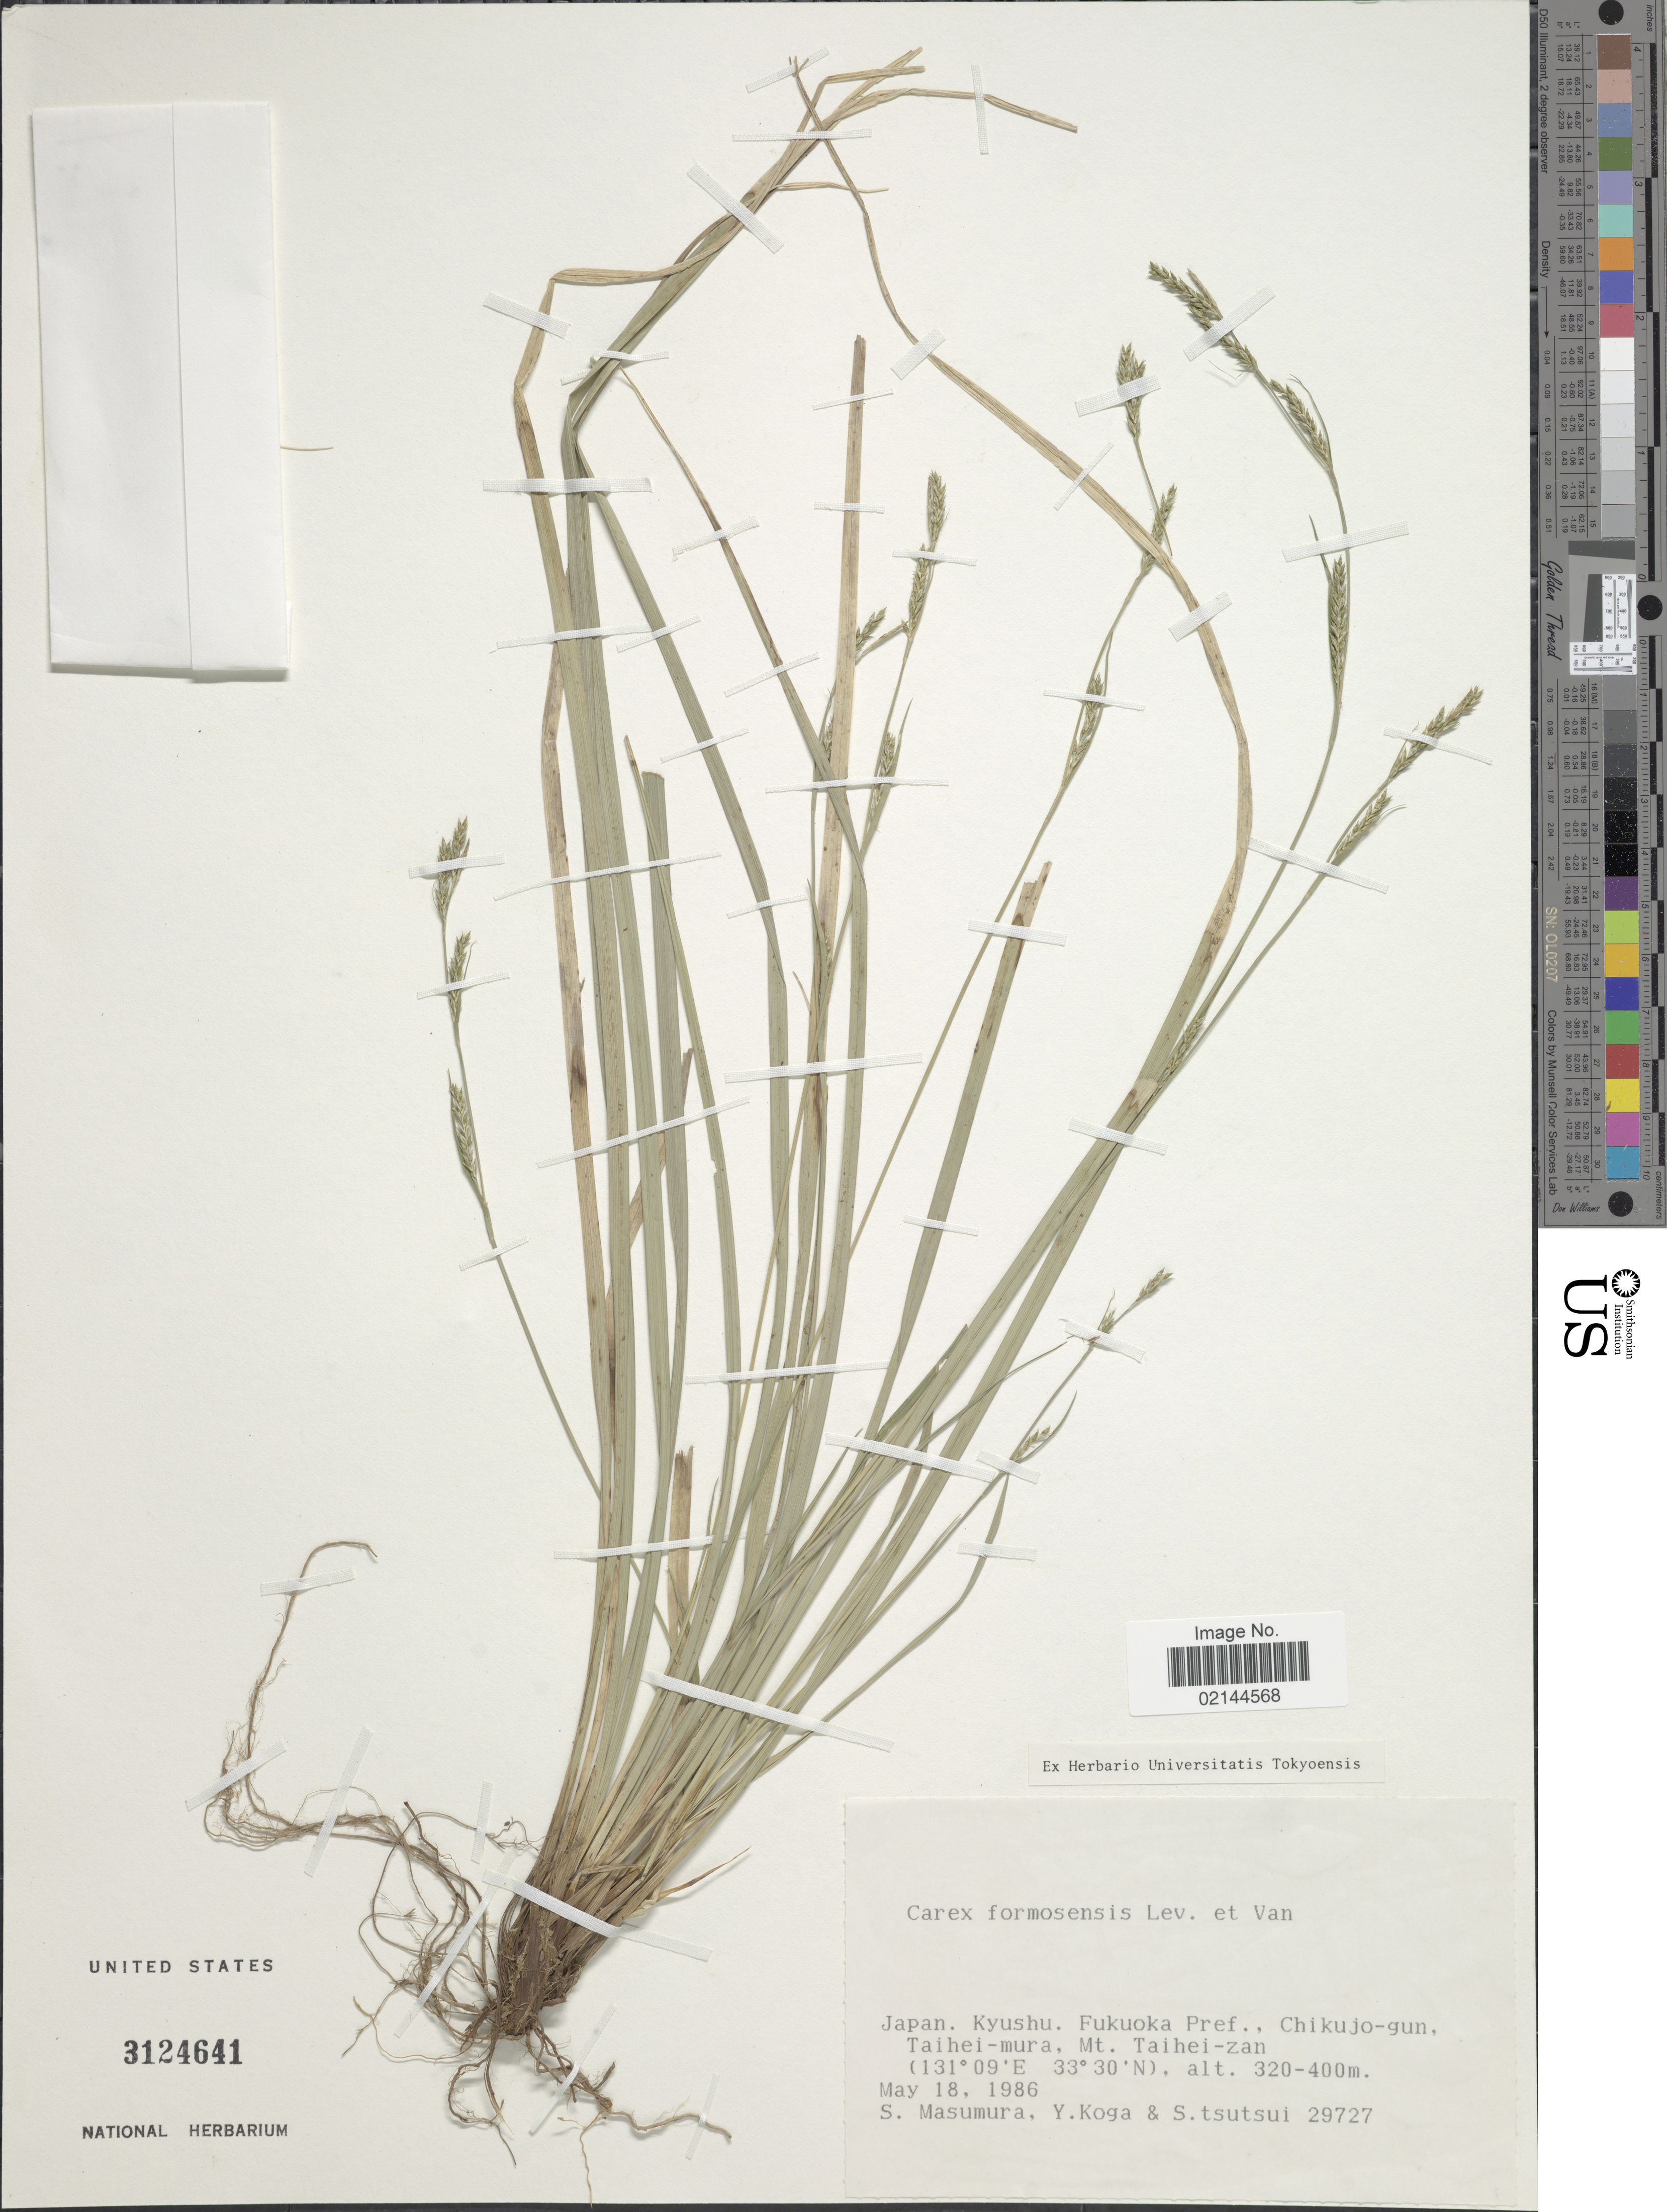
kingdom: Plantae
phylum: Tracheophyta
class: Liliopsida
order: Poales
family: Cyperaceae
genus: Carex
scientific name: Carex sp.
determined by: Strong, Mark T., (BOT), Smithsonian Institution - National Museum of Natural History (UNITED STATES)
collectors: S. Masumura, Y. Koga & S. Tsutsui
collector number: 29727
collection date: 1986-05-18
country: Japan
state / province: Hukuoka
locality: Kyushu. Fukuoka Pref., Chikujo-gun, Taihei-mura, Mt. Taihei-zan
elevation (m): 320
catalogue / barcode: US 3124641